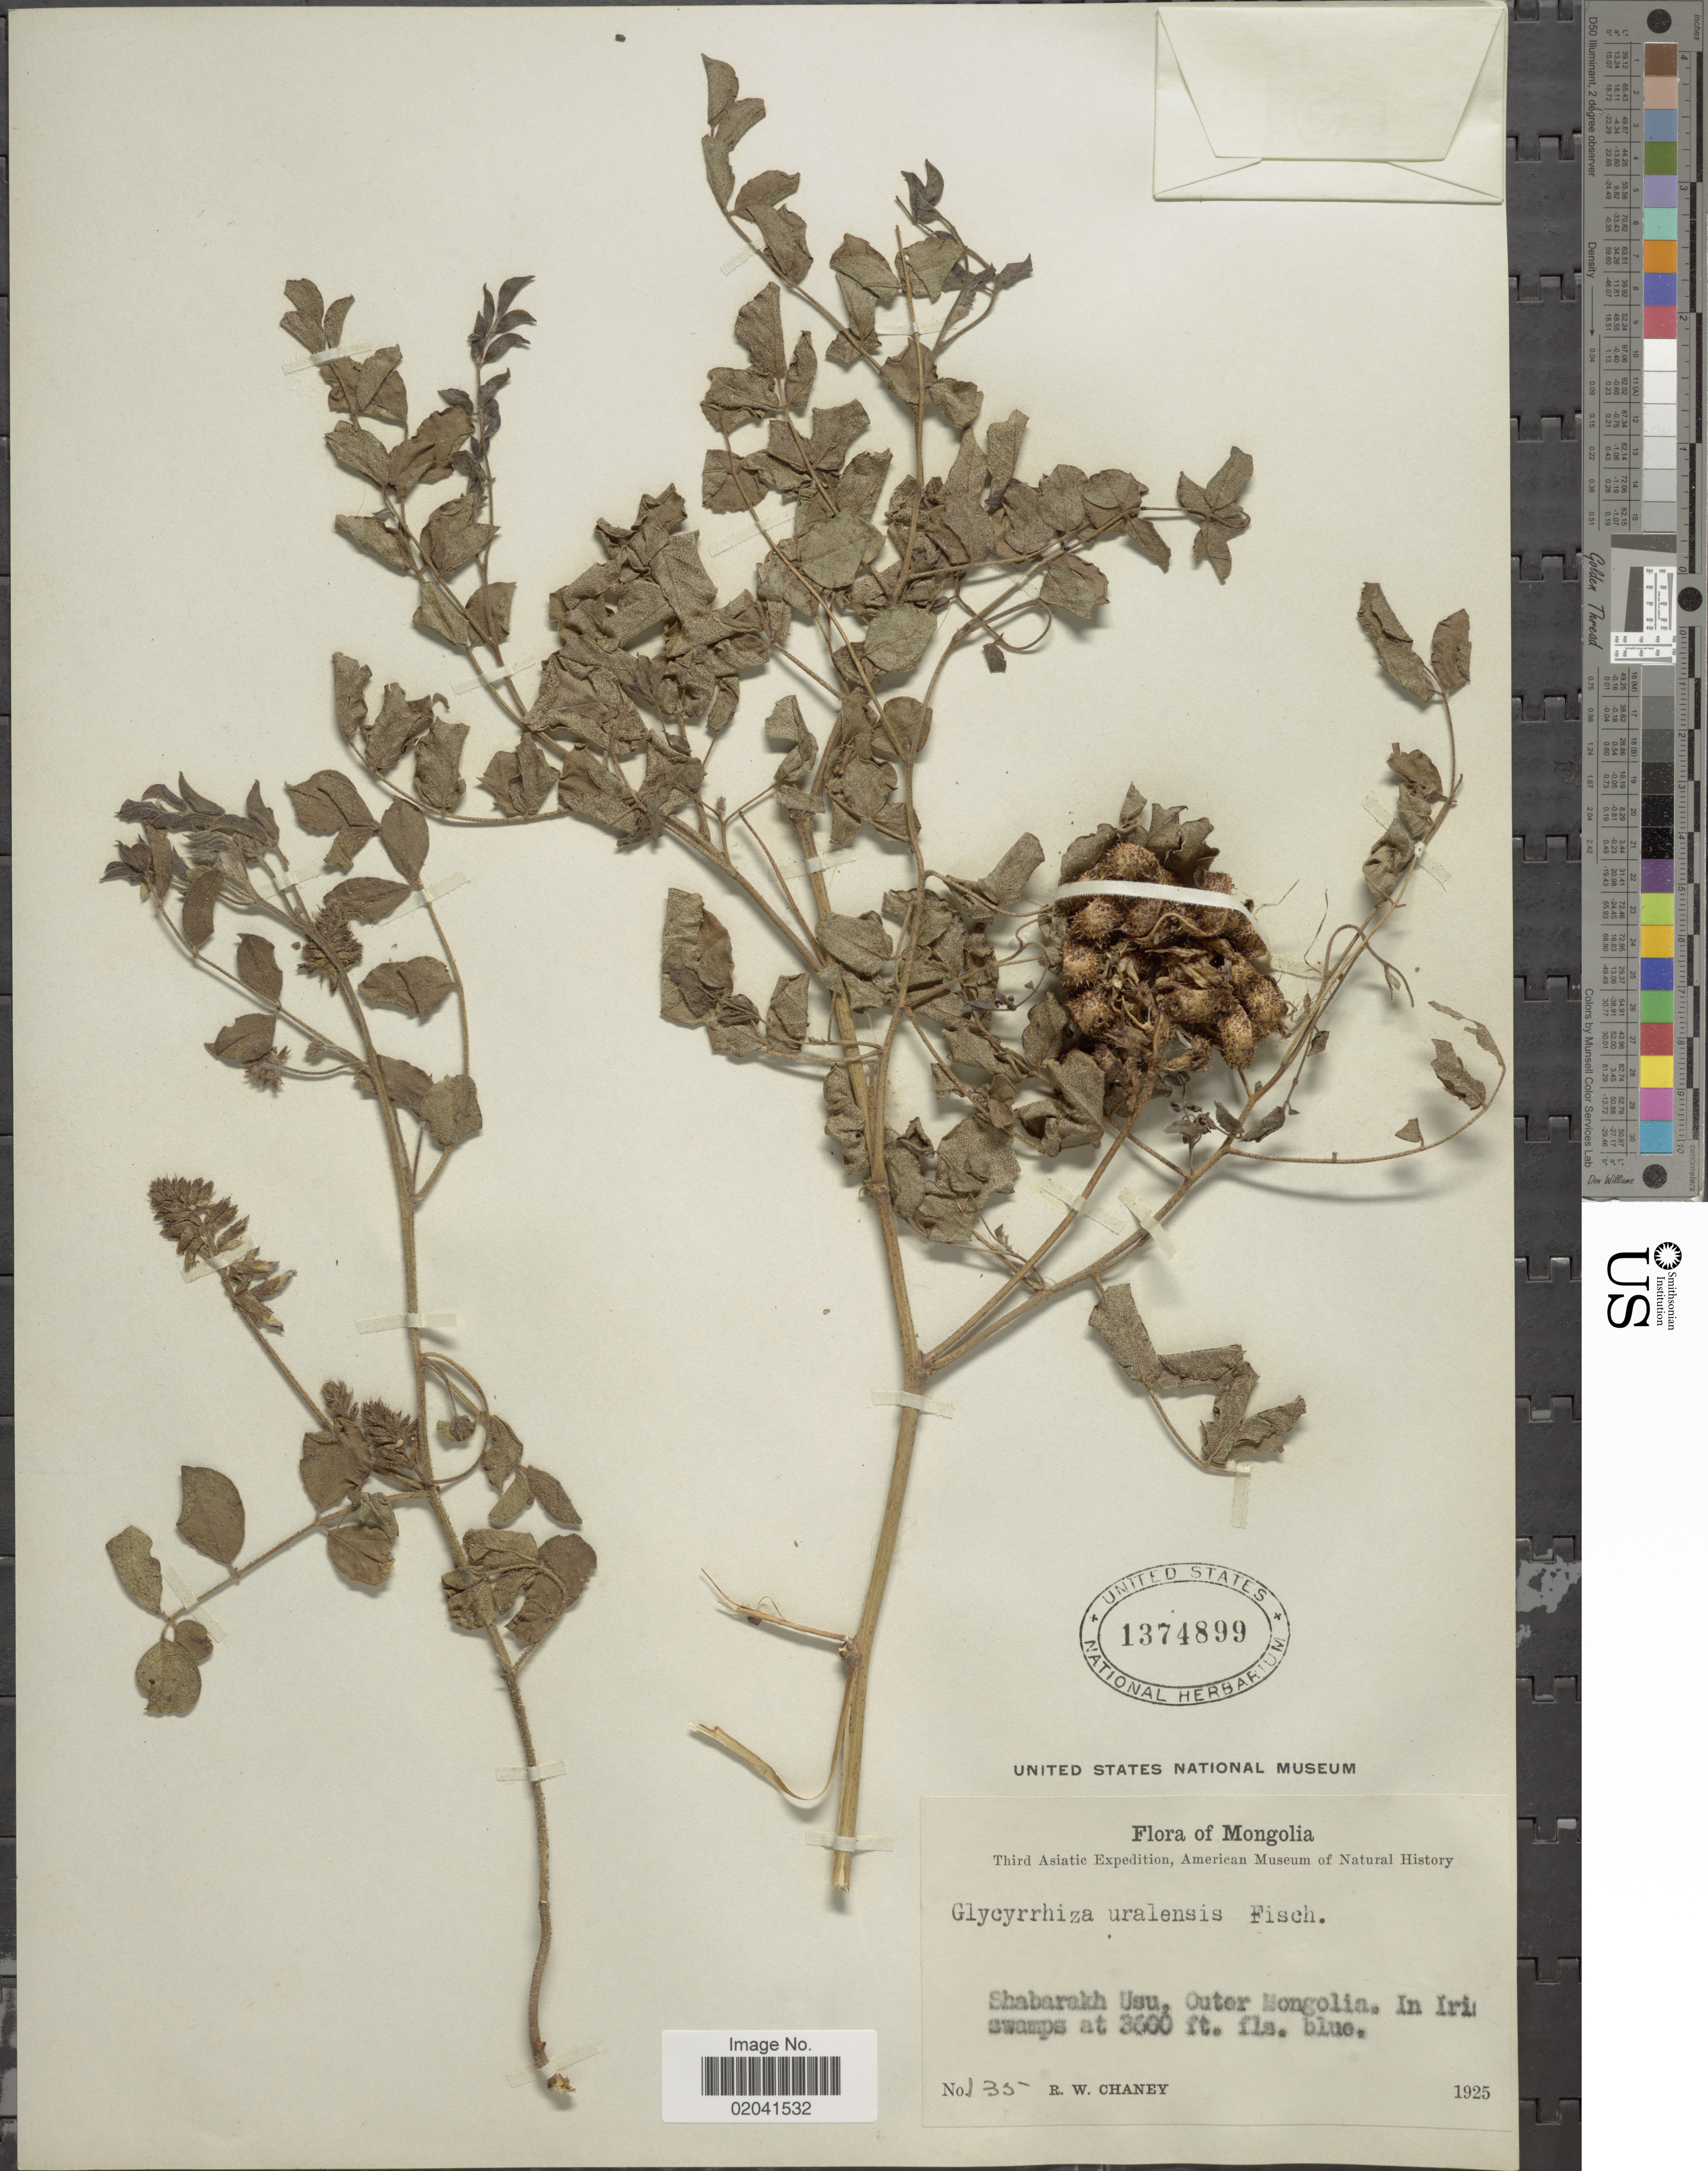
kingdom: Plantae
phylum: Tracheophyta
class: Magnoliopsida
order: Fabales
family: Fabaceae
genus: Glycyrrhiza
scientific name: Glycyrrhiza uralensis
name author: Fisch.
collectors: R. Chaney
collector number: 135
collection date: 1925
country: Mongolia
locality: Mongolia, Shabarakh Usu, Outer Mongolio.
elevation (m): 1097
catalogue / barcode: US 1374899